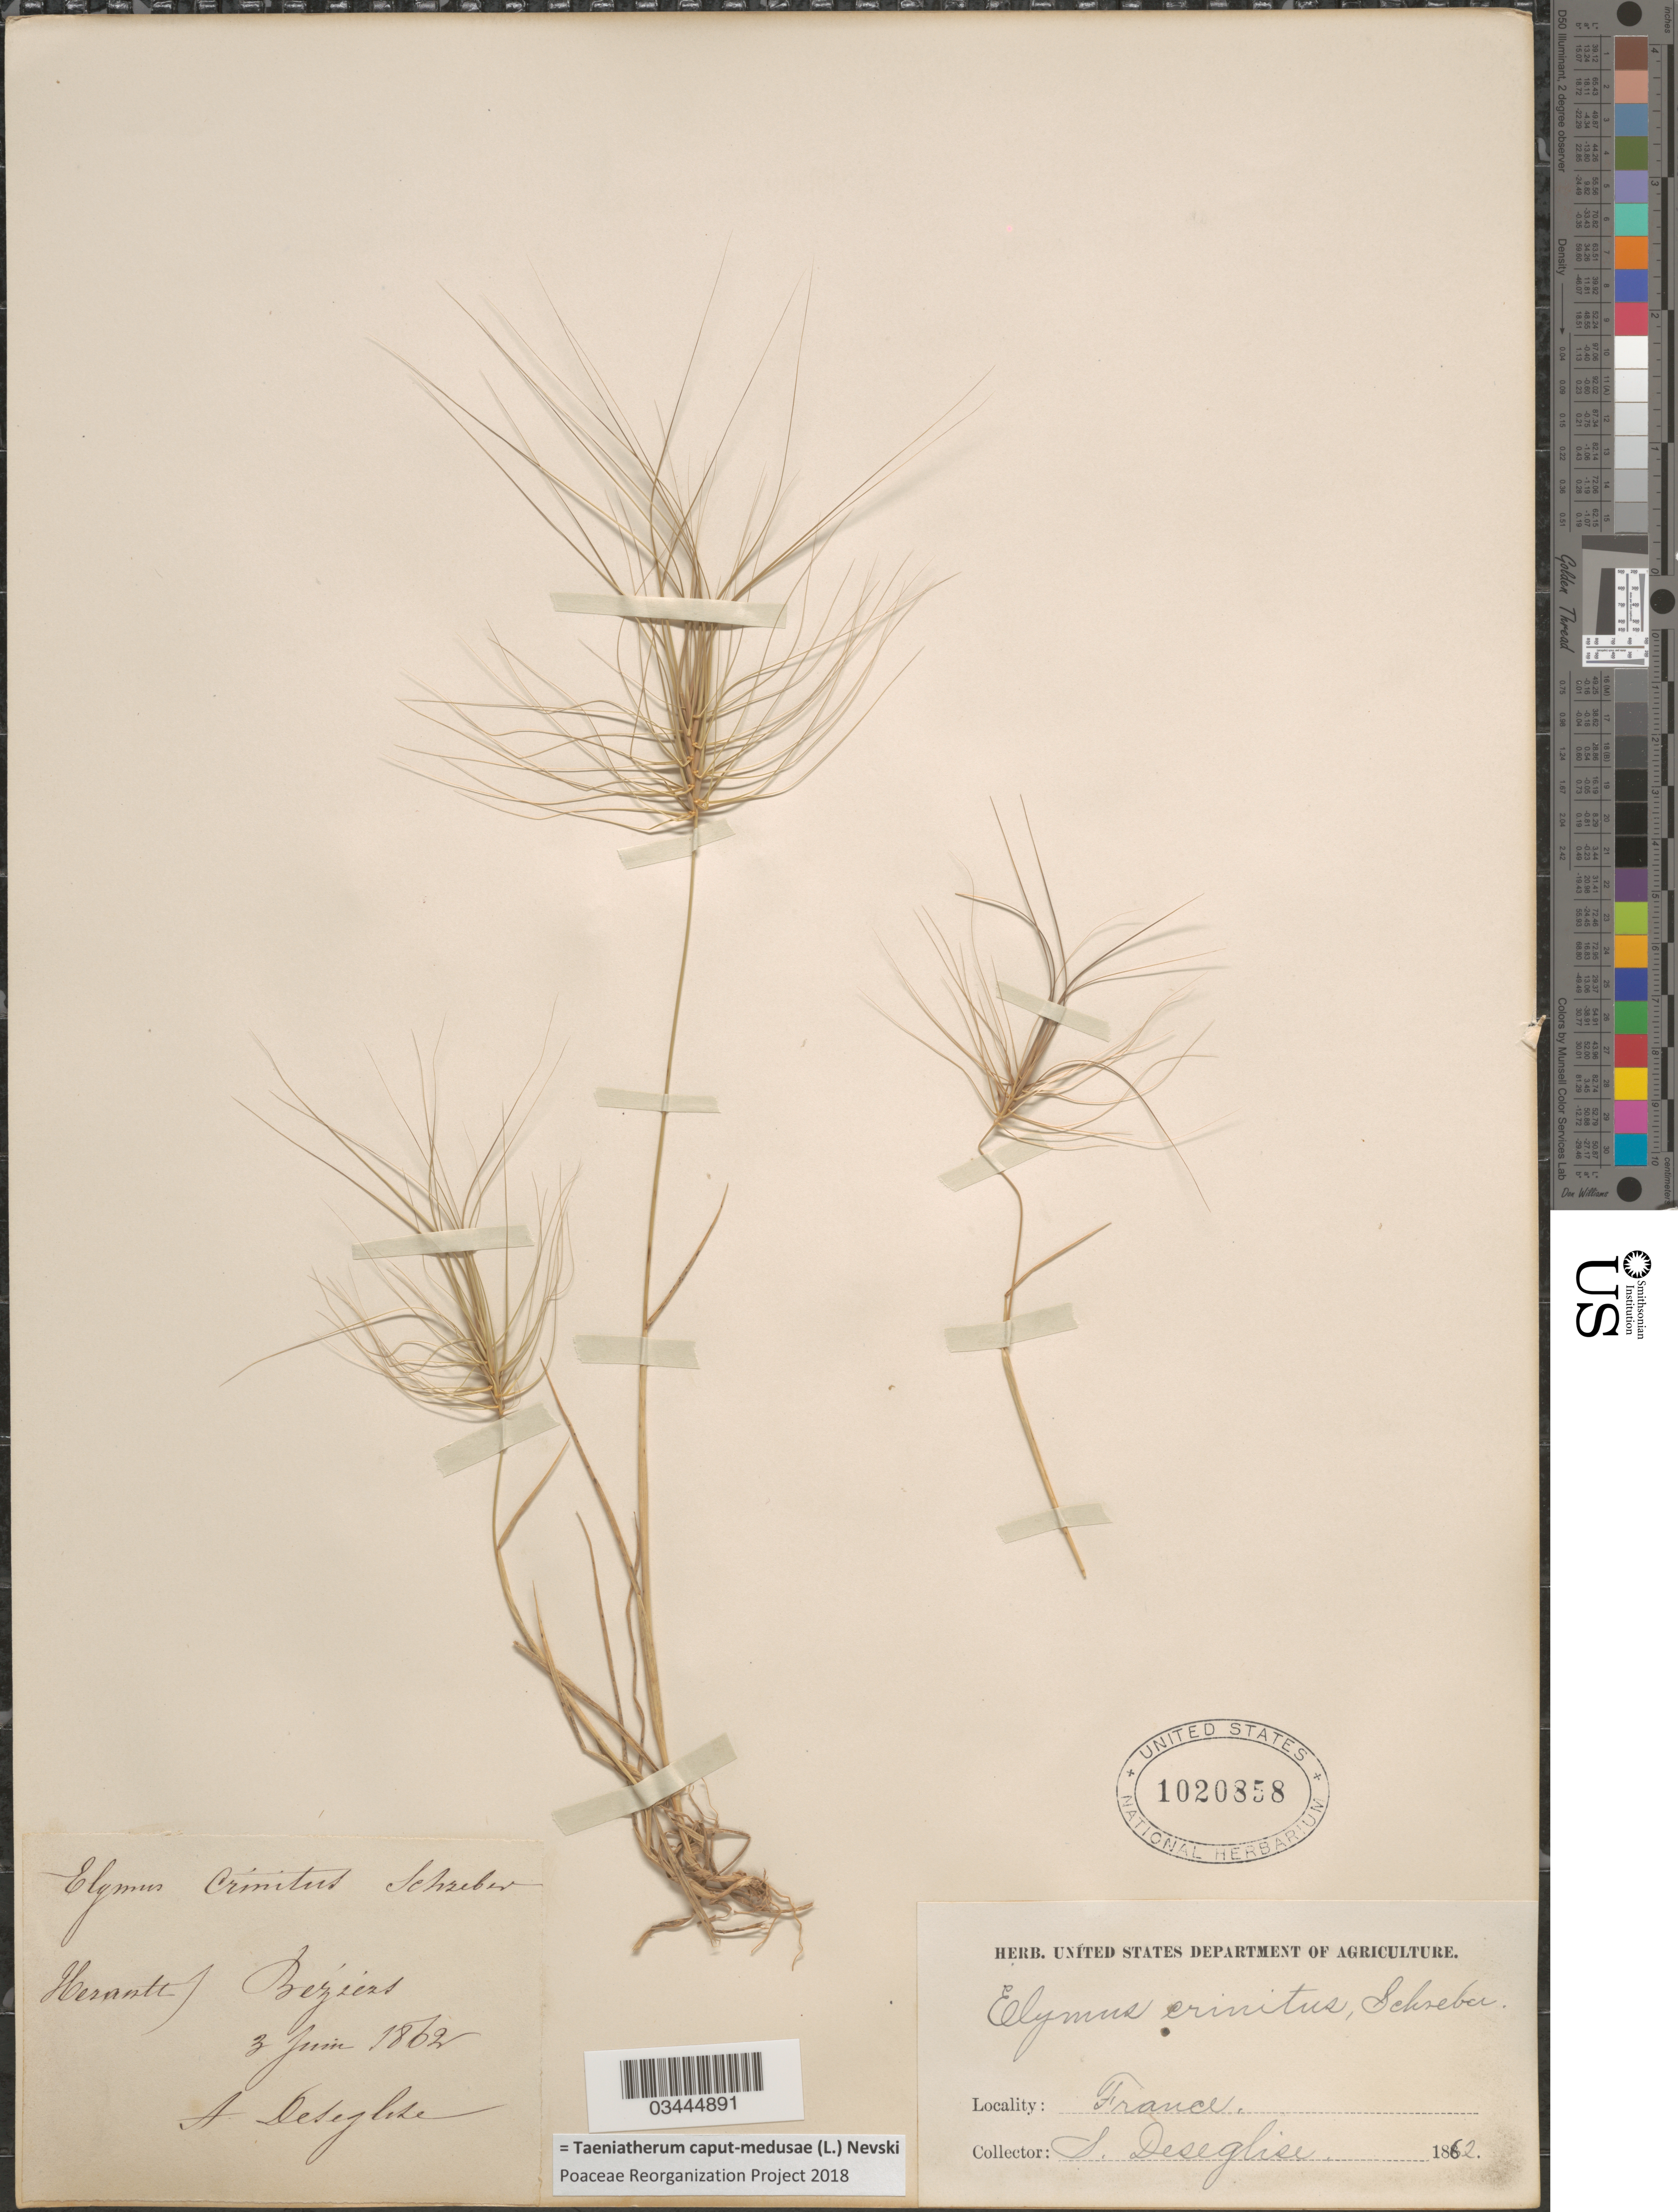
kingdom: Plantae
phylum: Tracheophyta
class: Liliopsida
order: Poales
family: Poaceae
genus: Taeniatherum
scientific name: Taeniatherum caput-medusae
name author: L.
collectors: A. Deseglise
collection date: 1862-06-03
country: France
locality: Herault Béziers.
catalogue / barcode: US 1020858